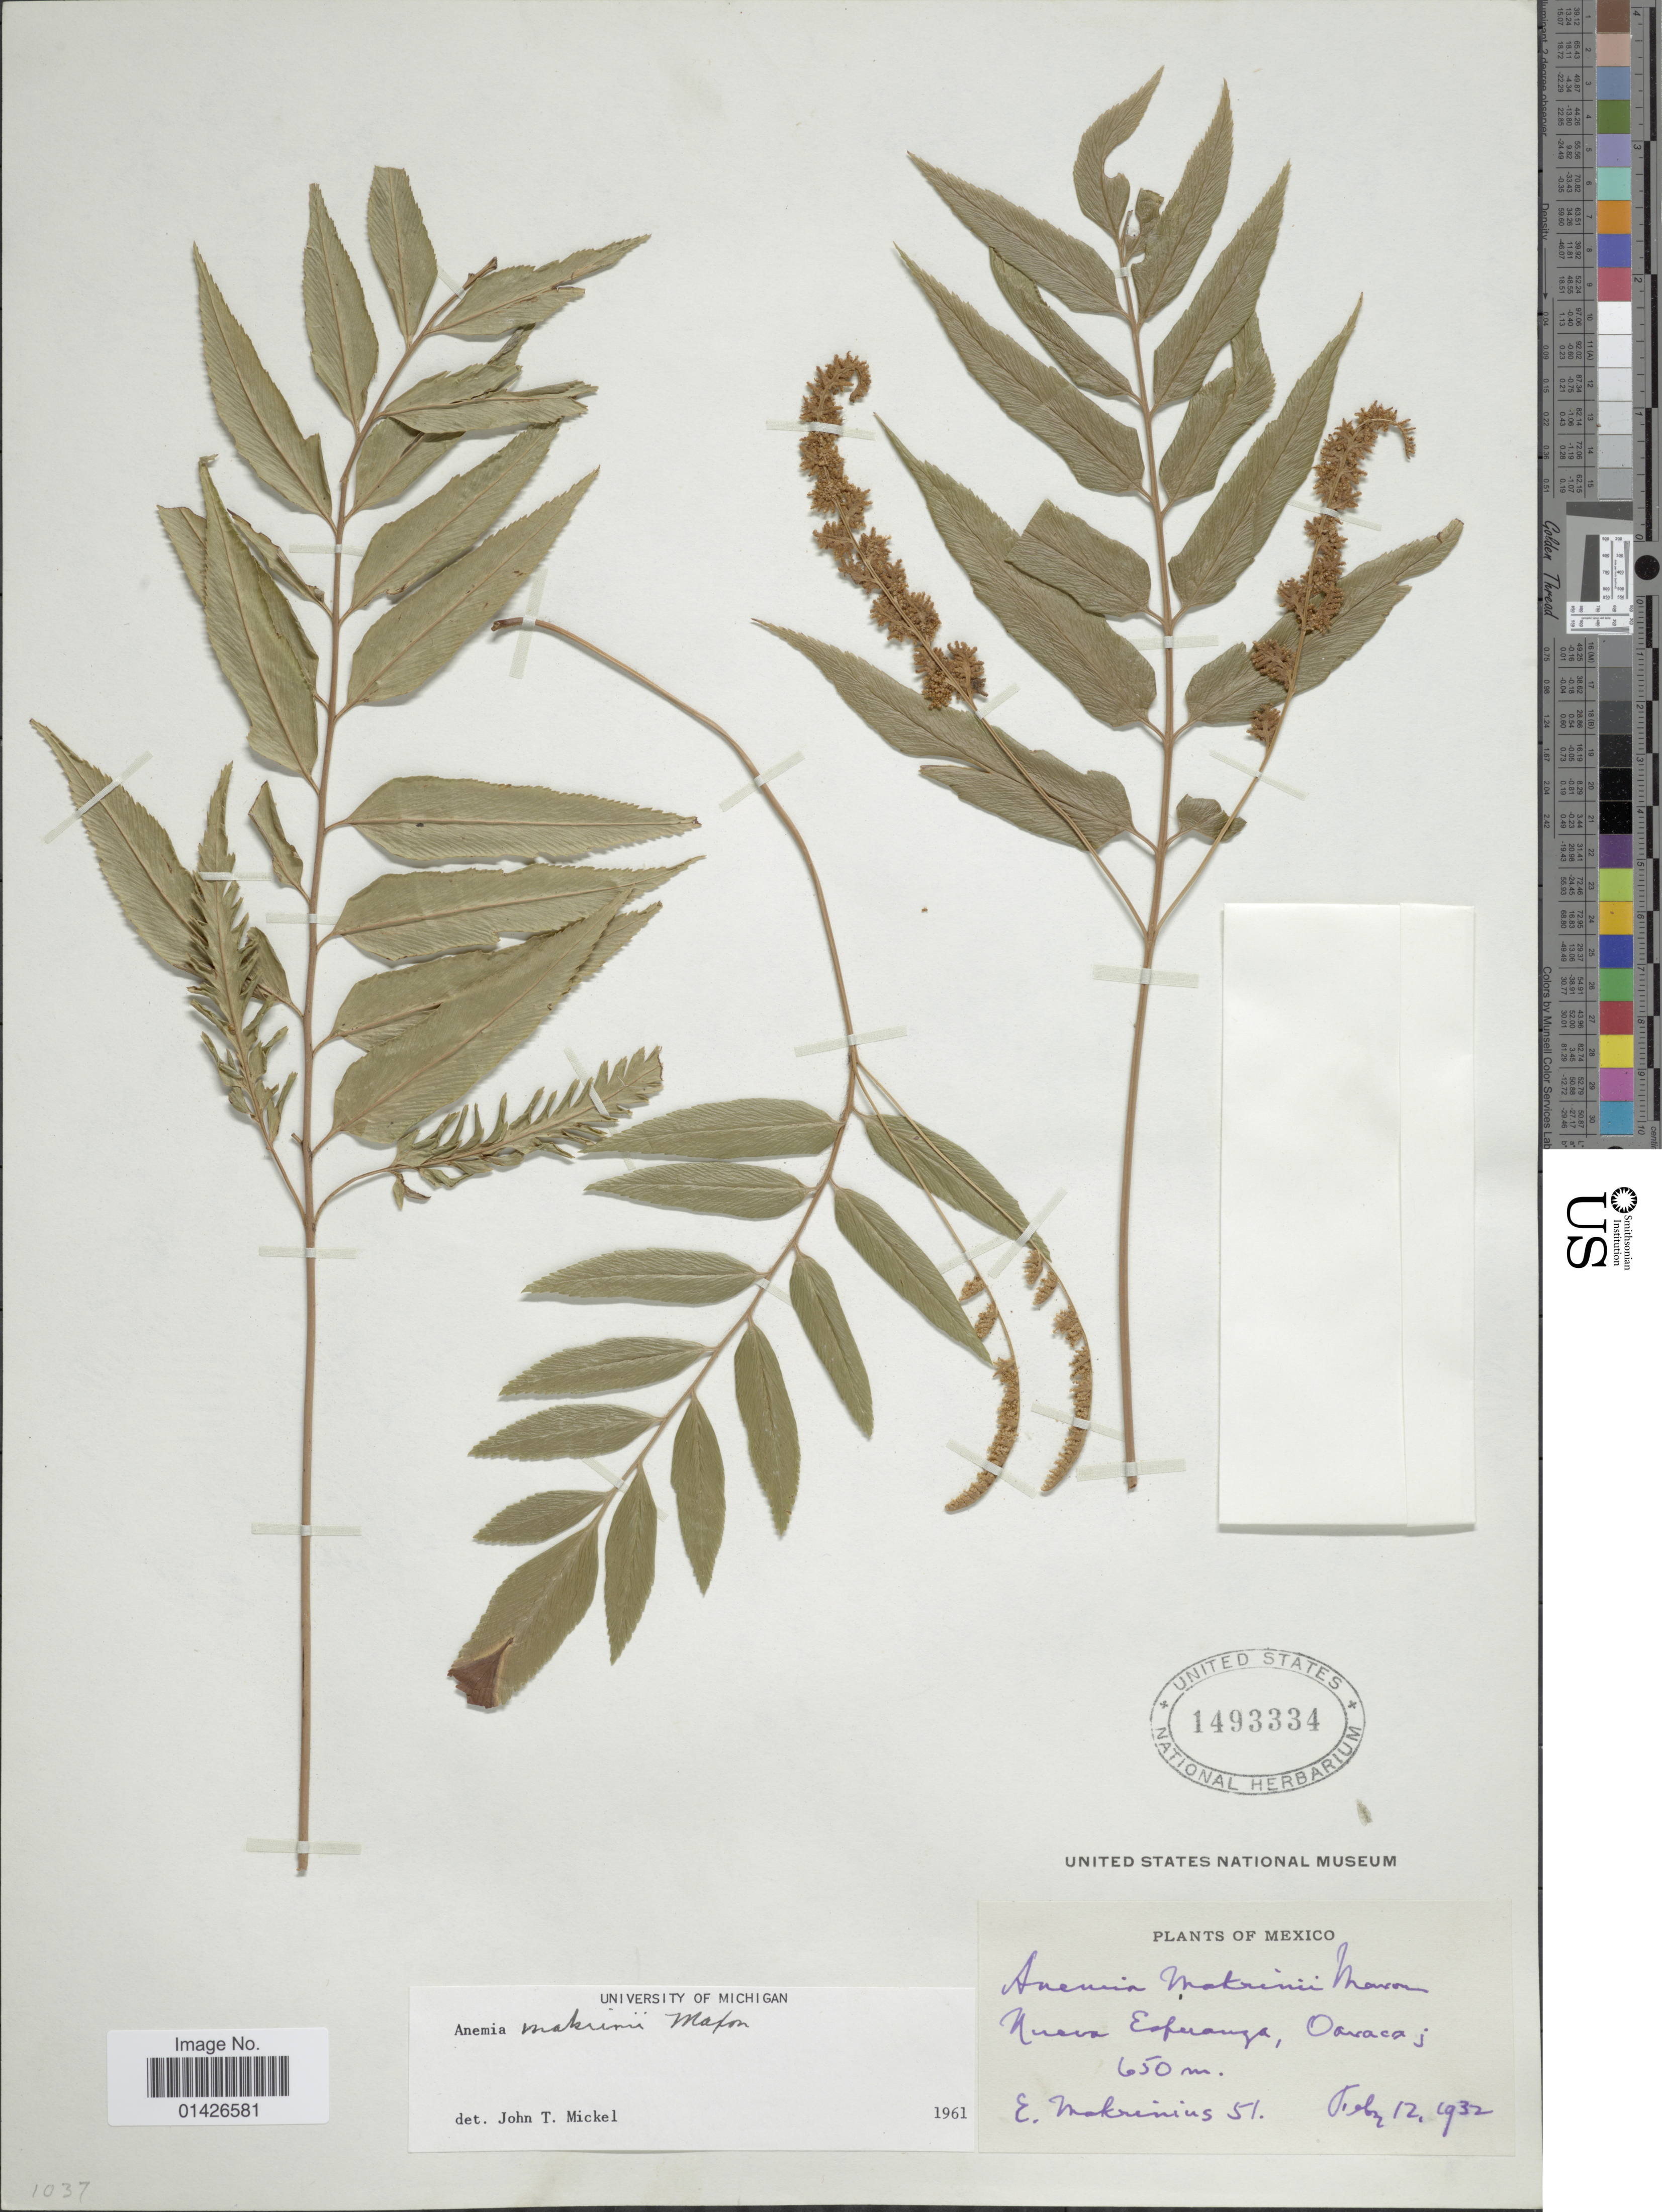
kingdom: Plantae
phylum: Tracheophyta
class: Polypodiopsida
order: Schizaeales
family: Anemiaceae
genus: Anemia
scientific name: Anemia mexicana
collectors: E. Makrinius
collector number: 51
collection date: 1932-02-12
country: Mexico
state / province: Oaxaca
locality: Nueva Esperanza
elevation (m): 650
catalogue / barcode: US 1493334